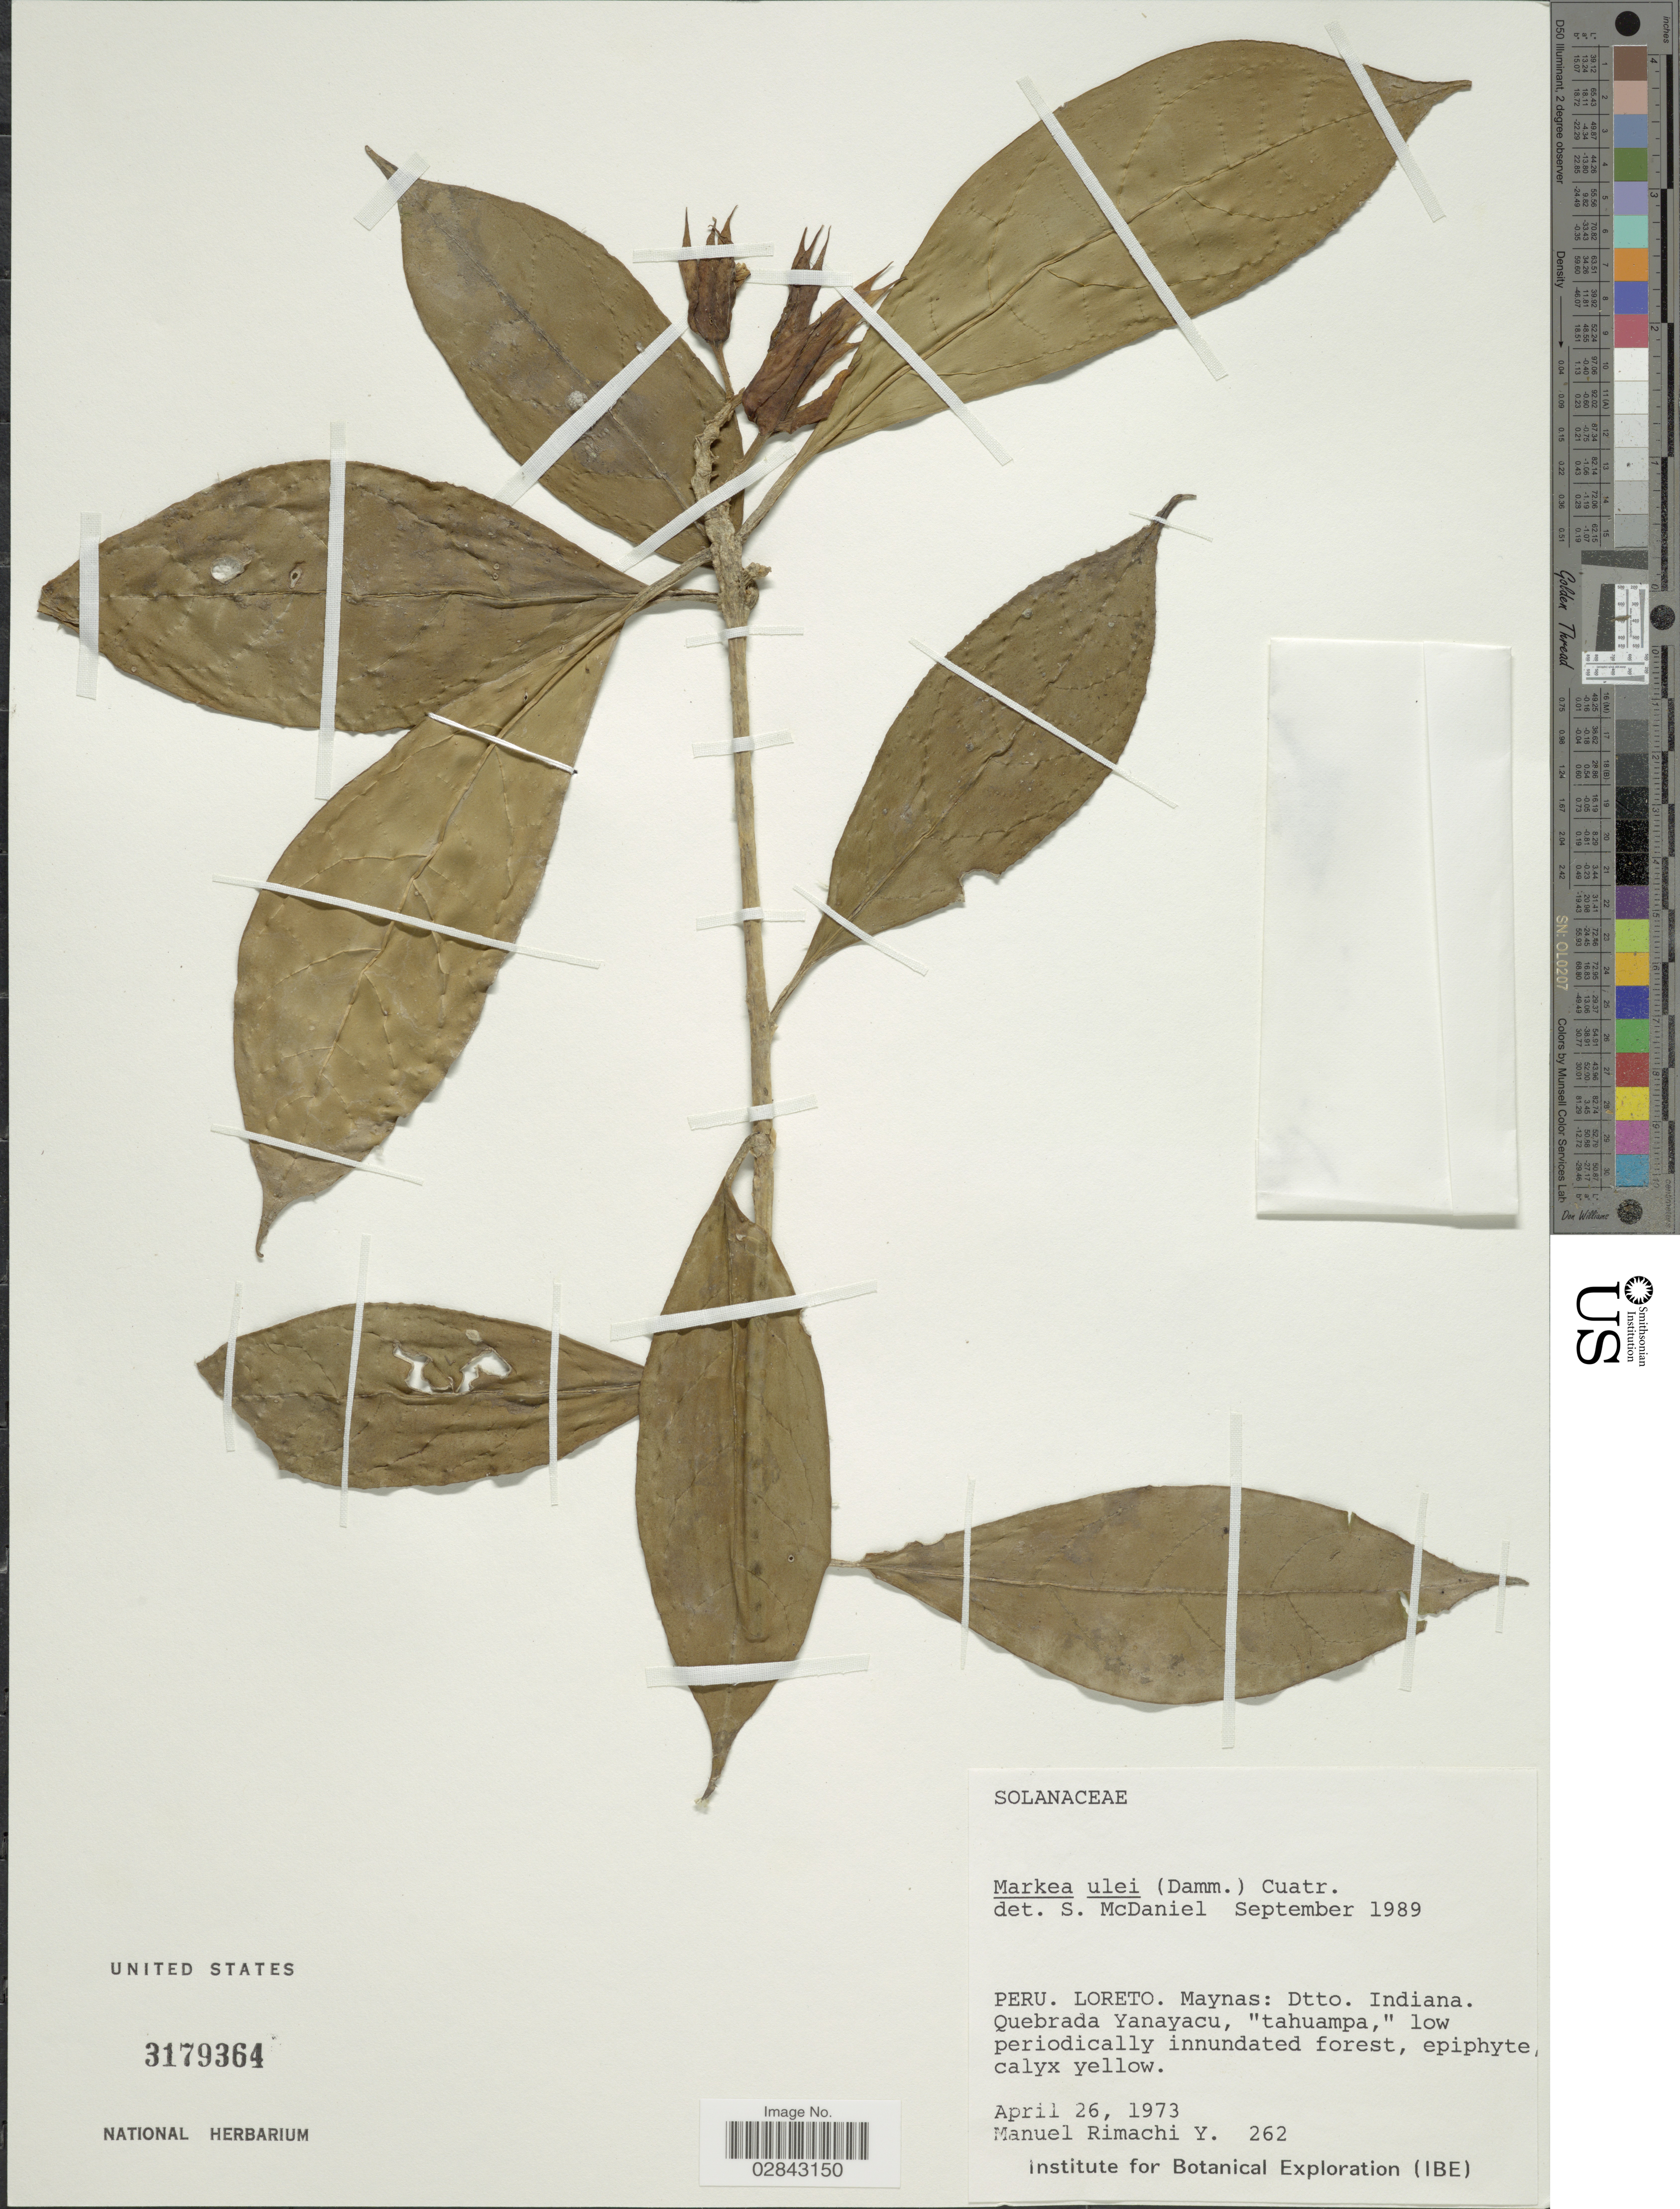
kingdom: Plantae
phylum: Tracheophyta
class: Magnoliopsida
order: Solanales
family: Solanaceae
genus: Hawkesiophyton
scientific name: Hawkesiophyton ulei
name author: (Dammer) Hunz.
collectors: M. Rimachi Y.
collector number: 262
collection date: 1973-04-26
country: Peru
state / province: Loreto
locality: Maynas: Dtto. Indiana. Quebrada Yanayacu.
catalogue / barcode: US 3179364